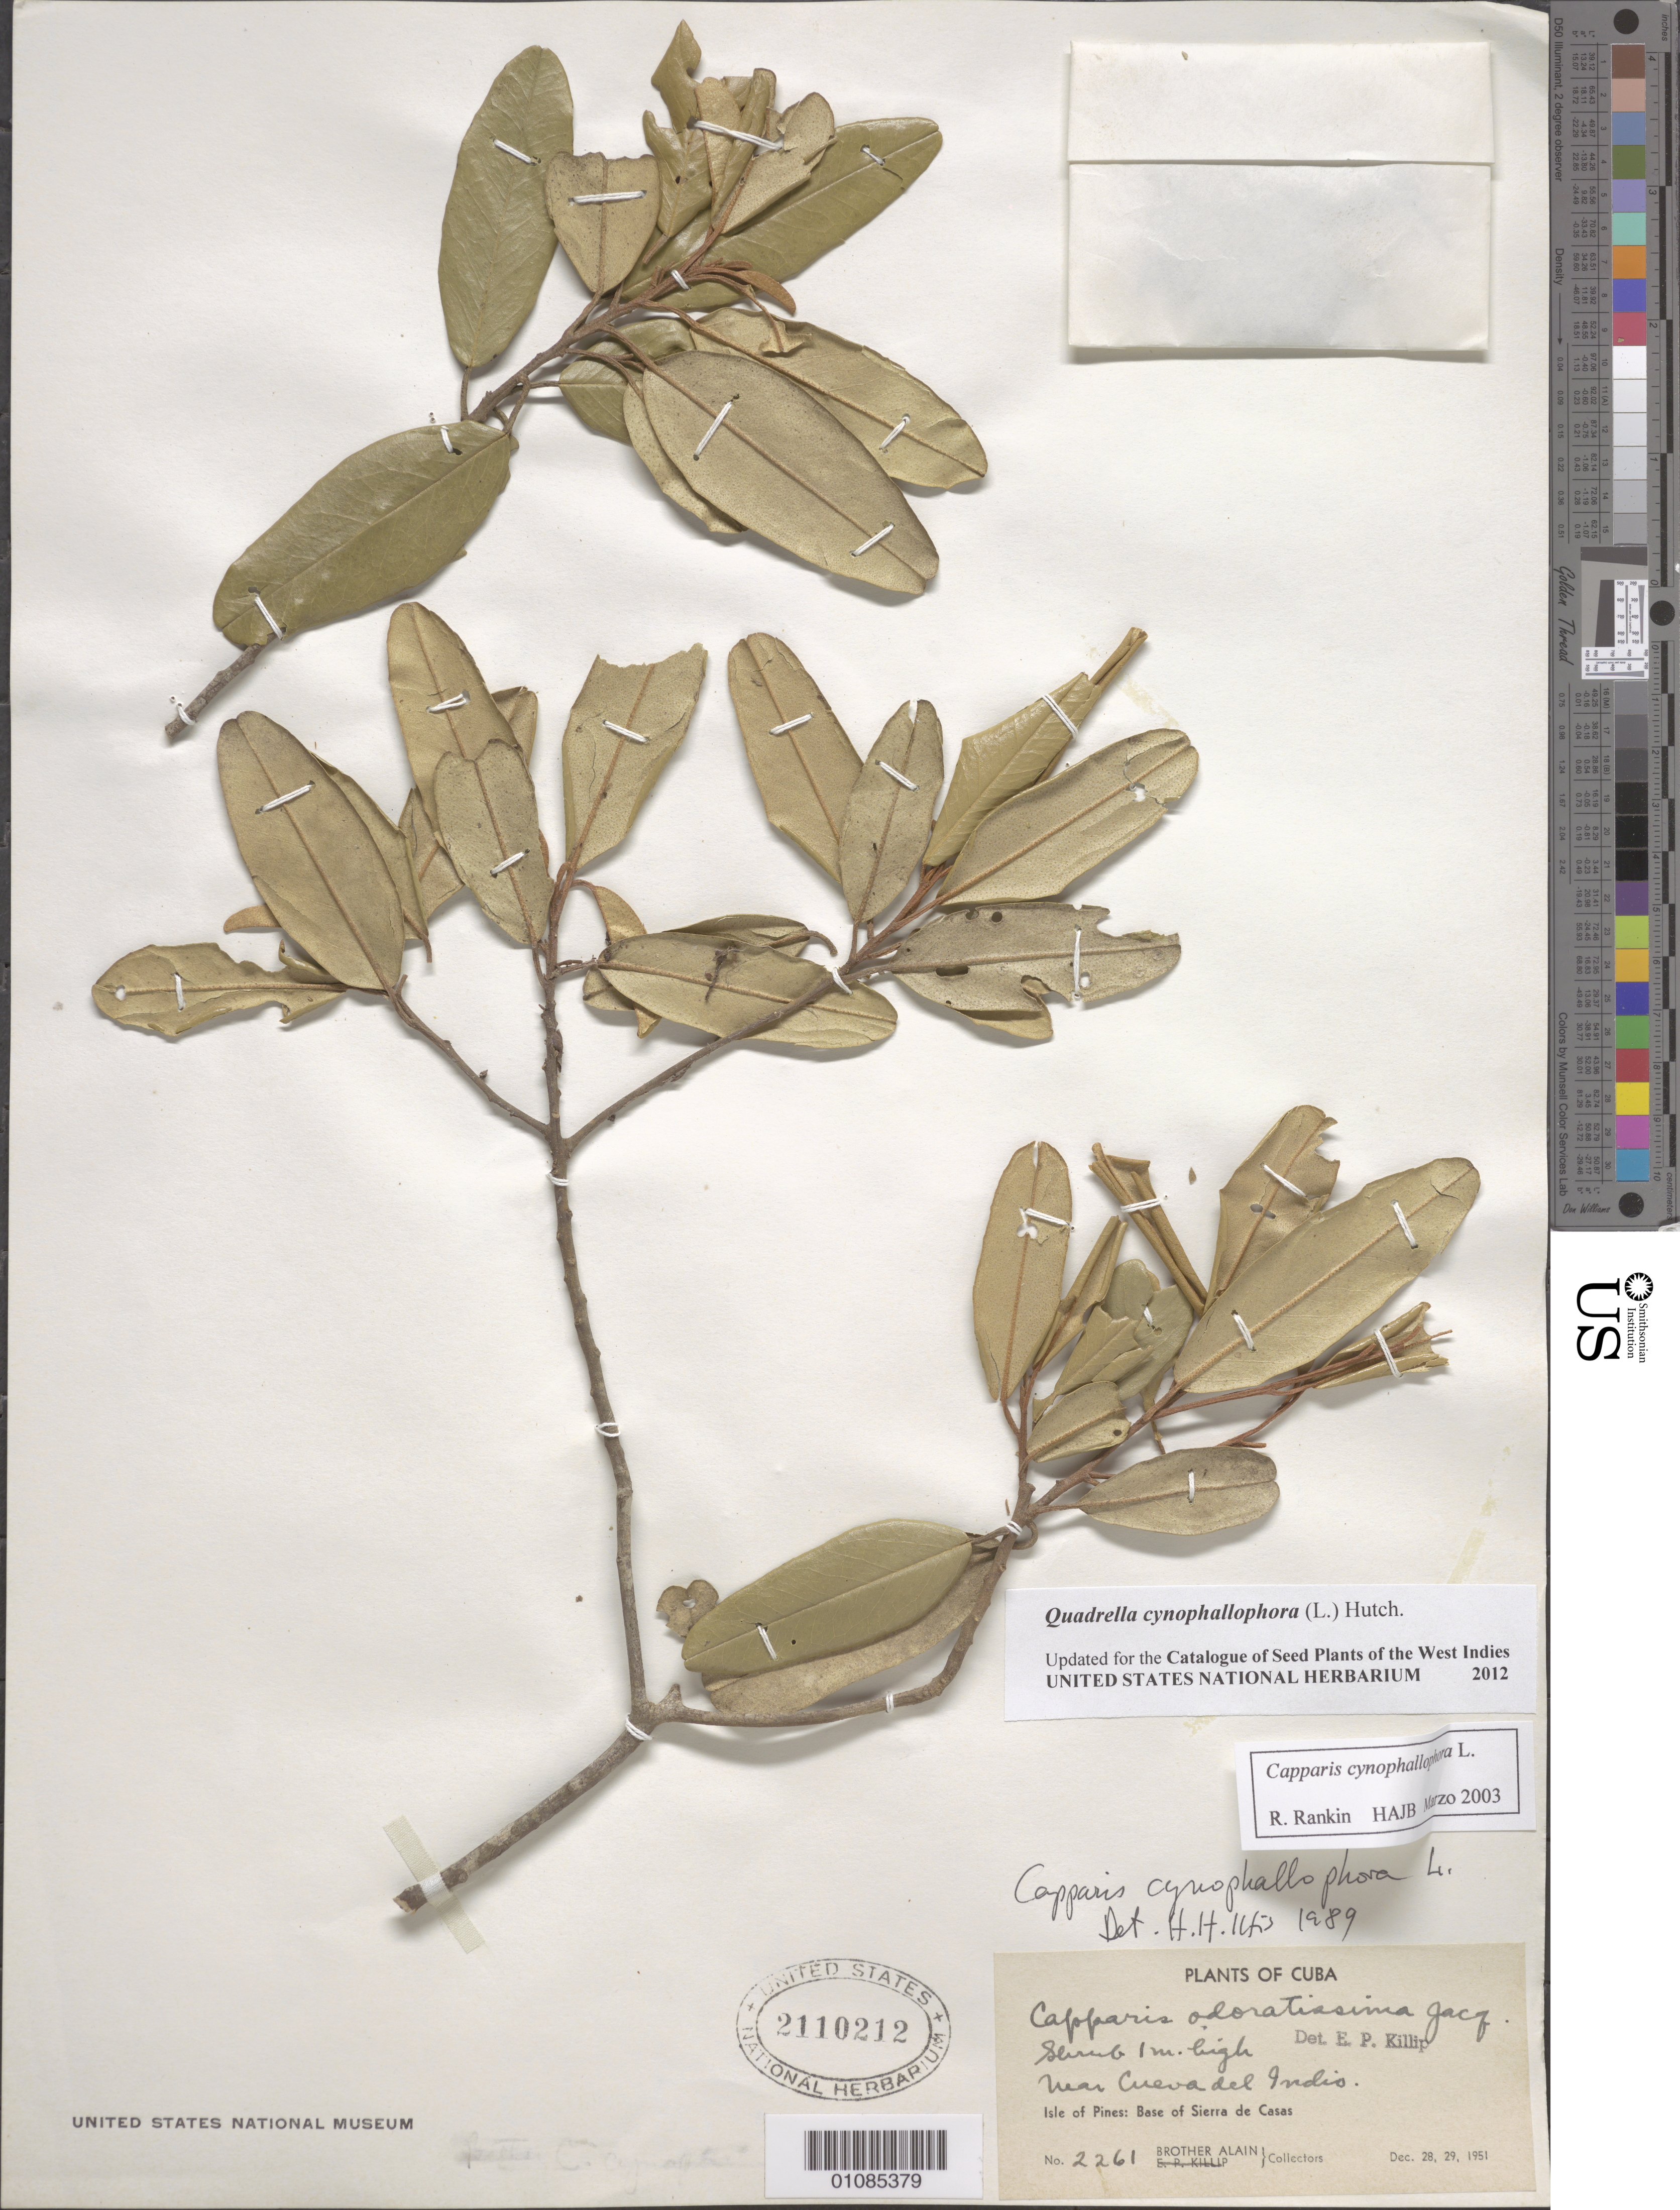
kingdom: Plantae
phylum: Tracheophyta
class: Magnoliopsida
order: Brassicales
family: Capparaceae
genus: Quadrella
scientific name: Quadrella cynophallophora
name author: (L.) Hutch.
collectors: A. H. Liogier & E. P. Killip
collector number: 2261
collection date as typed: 28 Dec 1951 to 29 Dec 1951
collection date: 1951-12-28/1951-12-29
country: Cuba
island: Isla de la Juventud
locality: Isle of Pines, base of Sierra de Casas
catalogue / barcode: US 2110212